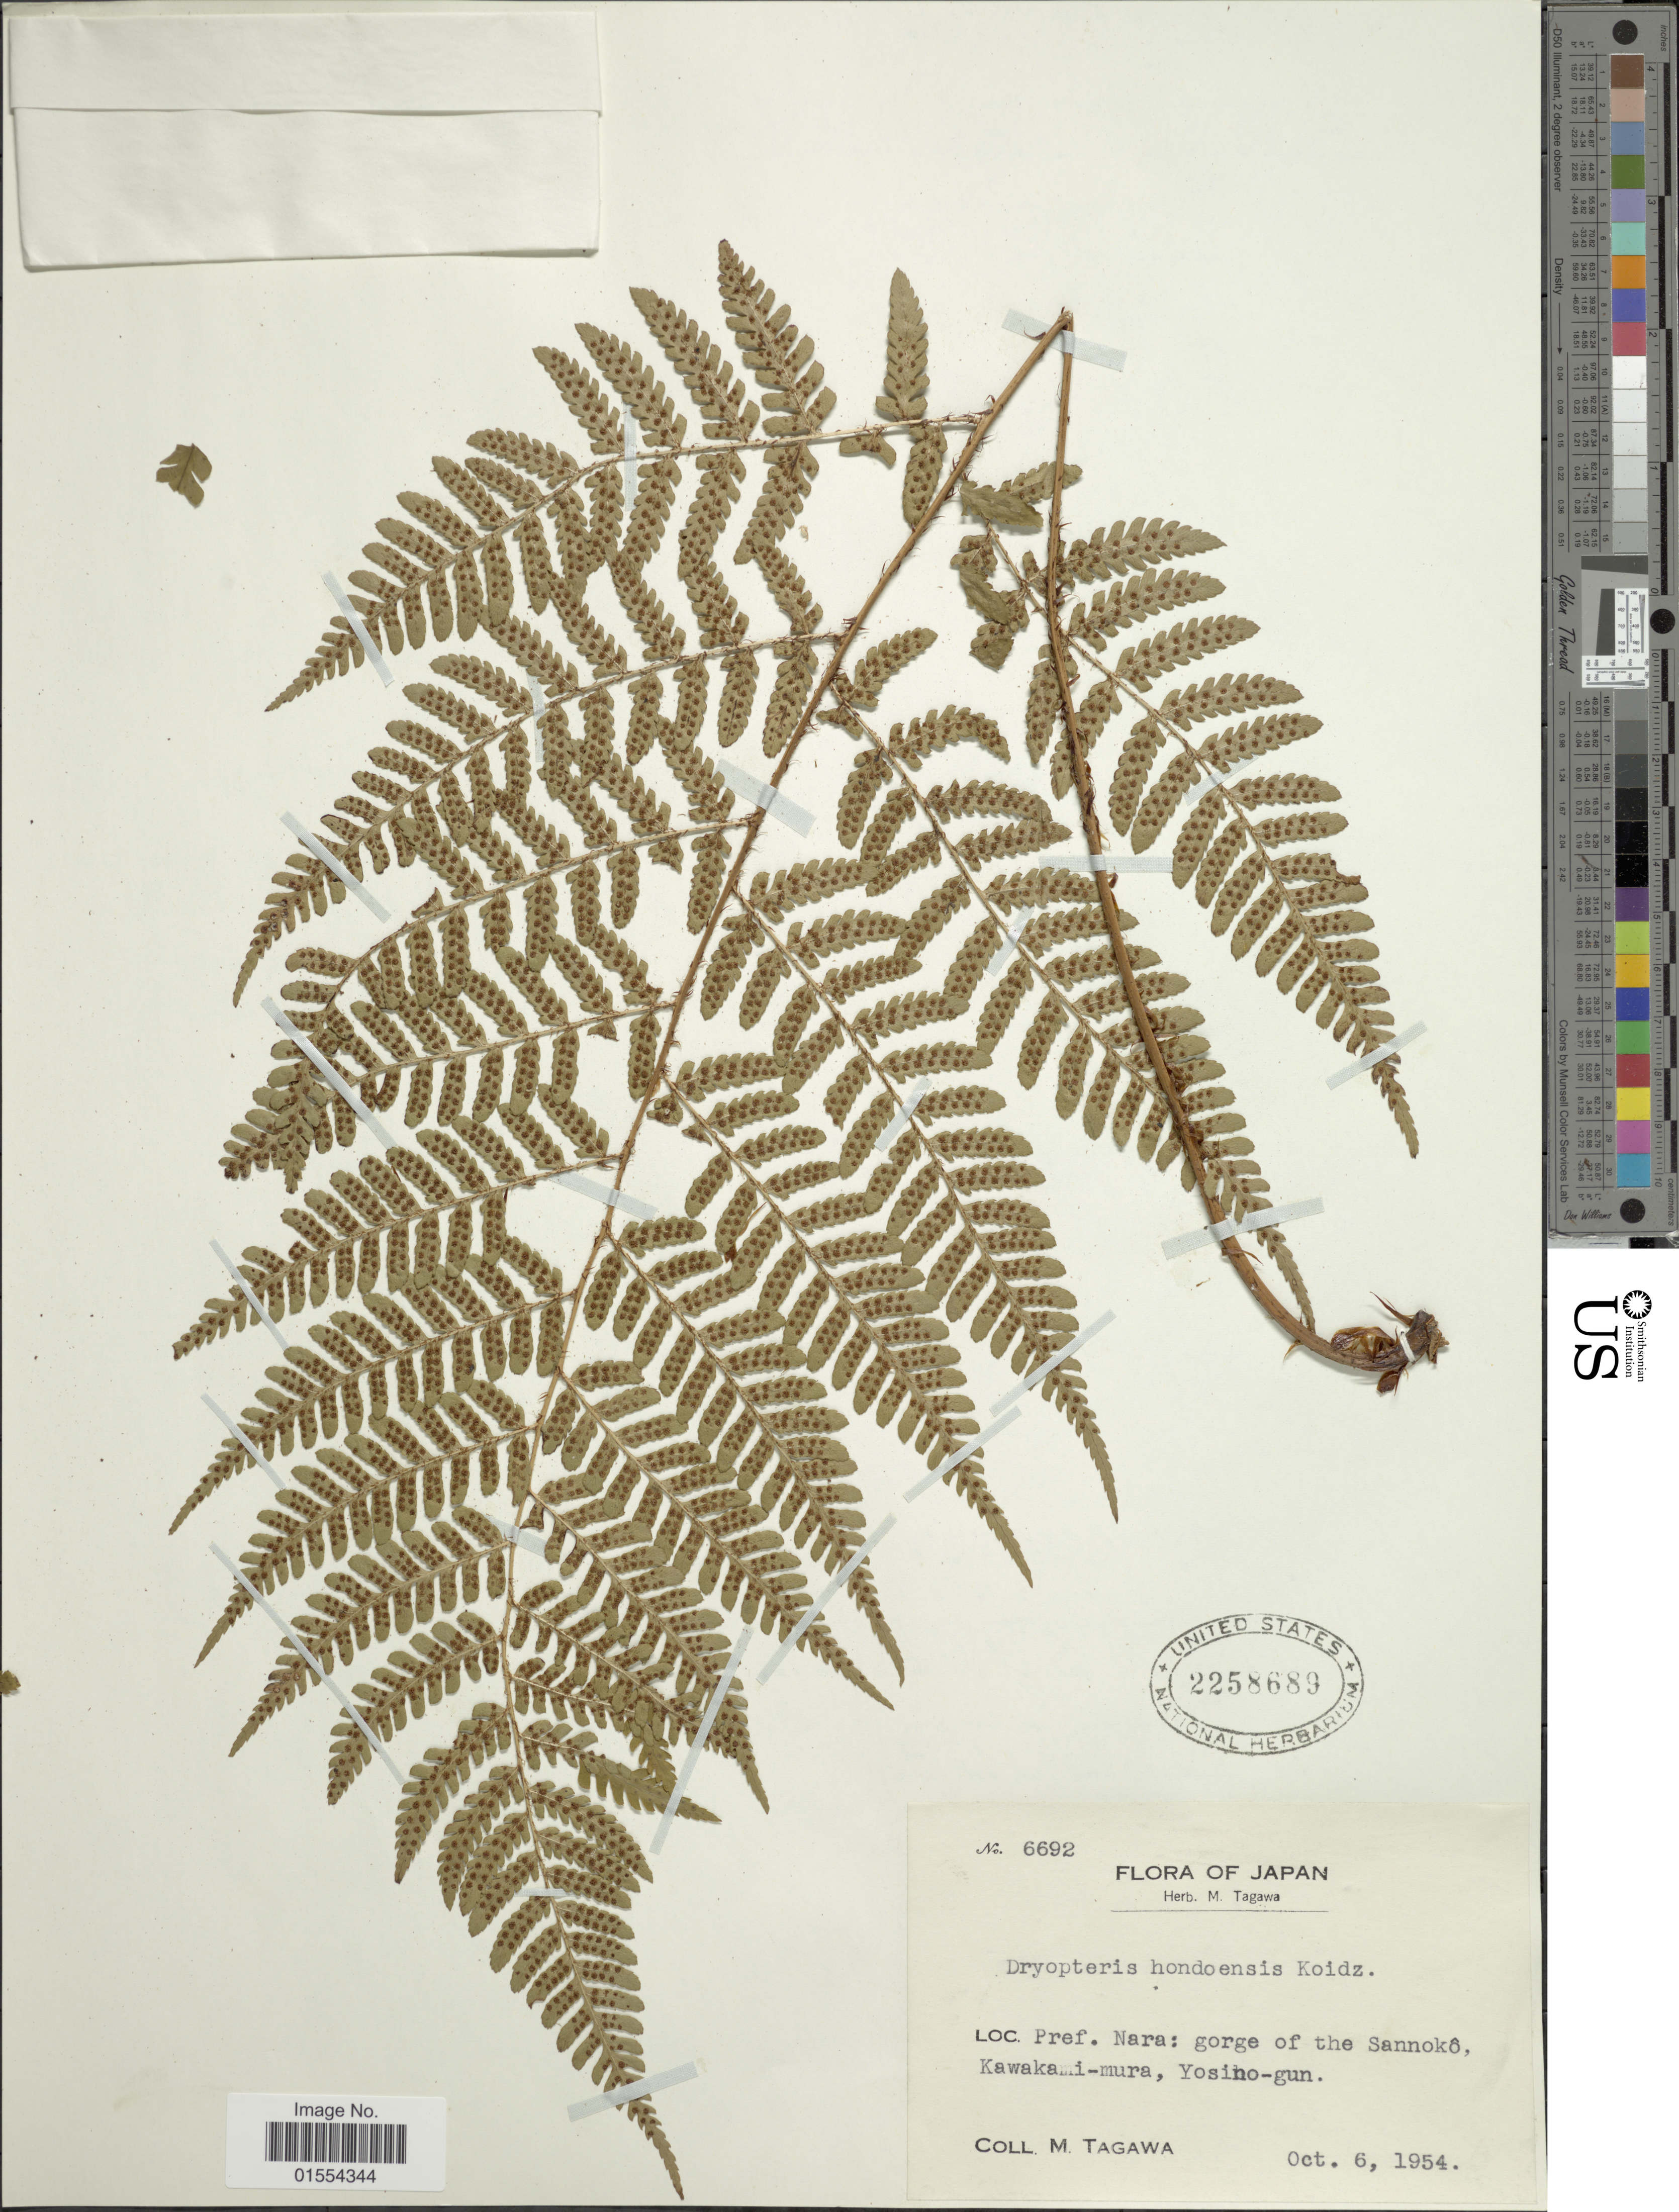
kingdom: Plantae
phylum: Tracheophyta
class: Polypodiopsida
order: Polypodiales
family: Dryopteridaceae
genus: Dryopteris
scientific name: Dryopteris hondoensis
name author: Koidzumi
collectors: M. Tagawa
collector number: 6692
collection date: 1954-10-06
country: Japan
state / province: Nara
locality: Japan, Pref. Nara: gorge of the Sannoko Kawakmi-mura, Yosino- gun.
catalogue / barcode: US 2258689